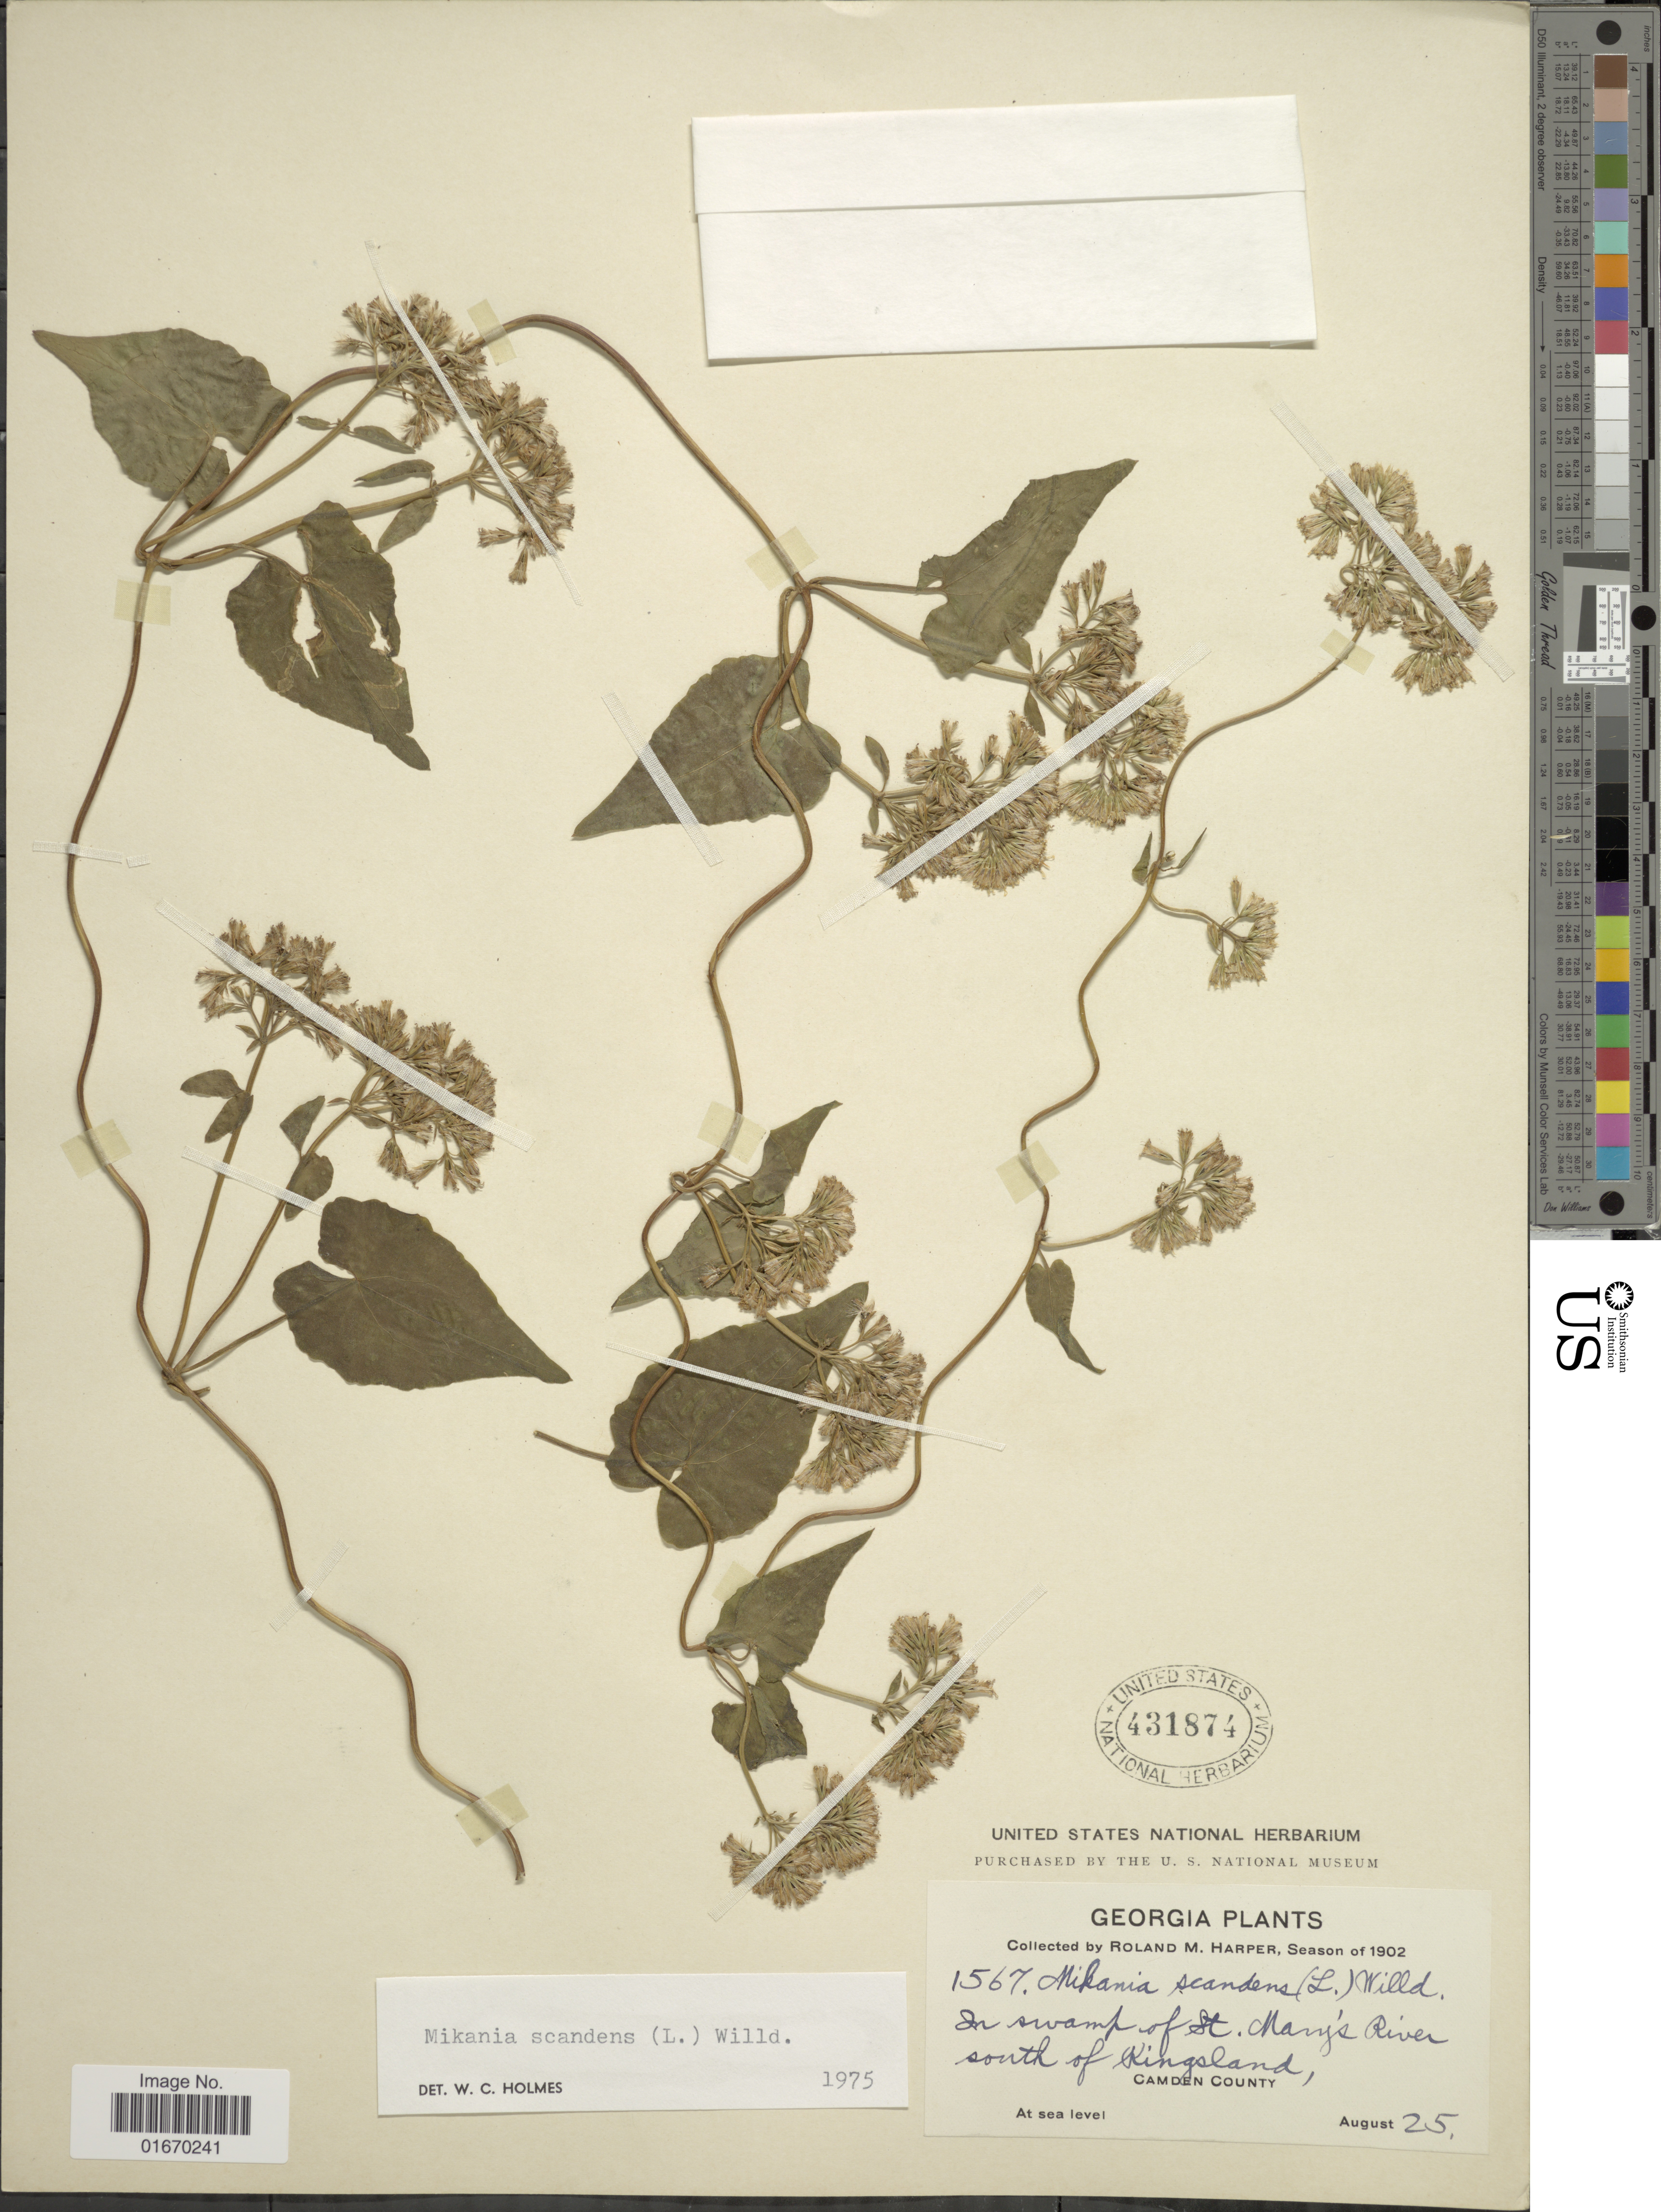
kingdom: Plantae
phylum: Tracheophyta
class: Magnoliopsida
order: Asterales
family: Asteraceae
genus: Mikania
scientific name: Mikania scandens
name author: (L.) Willd.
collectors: R. M. Harper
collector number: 1567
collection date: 1902-08-25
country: United States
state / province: Georgia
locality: In swamp of St. Mary's River, south of Ringsland, Camden County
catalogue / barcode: US 431874